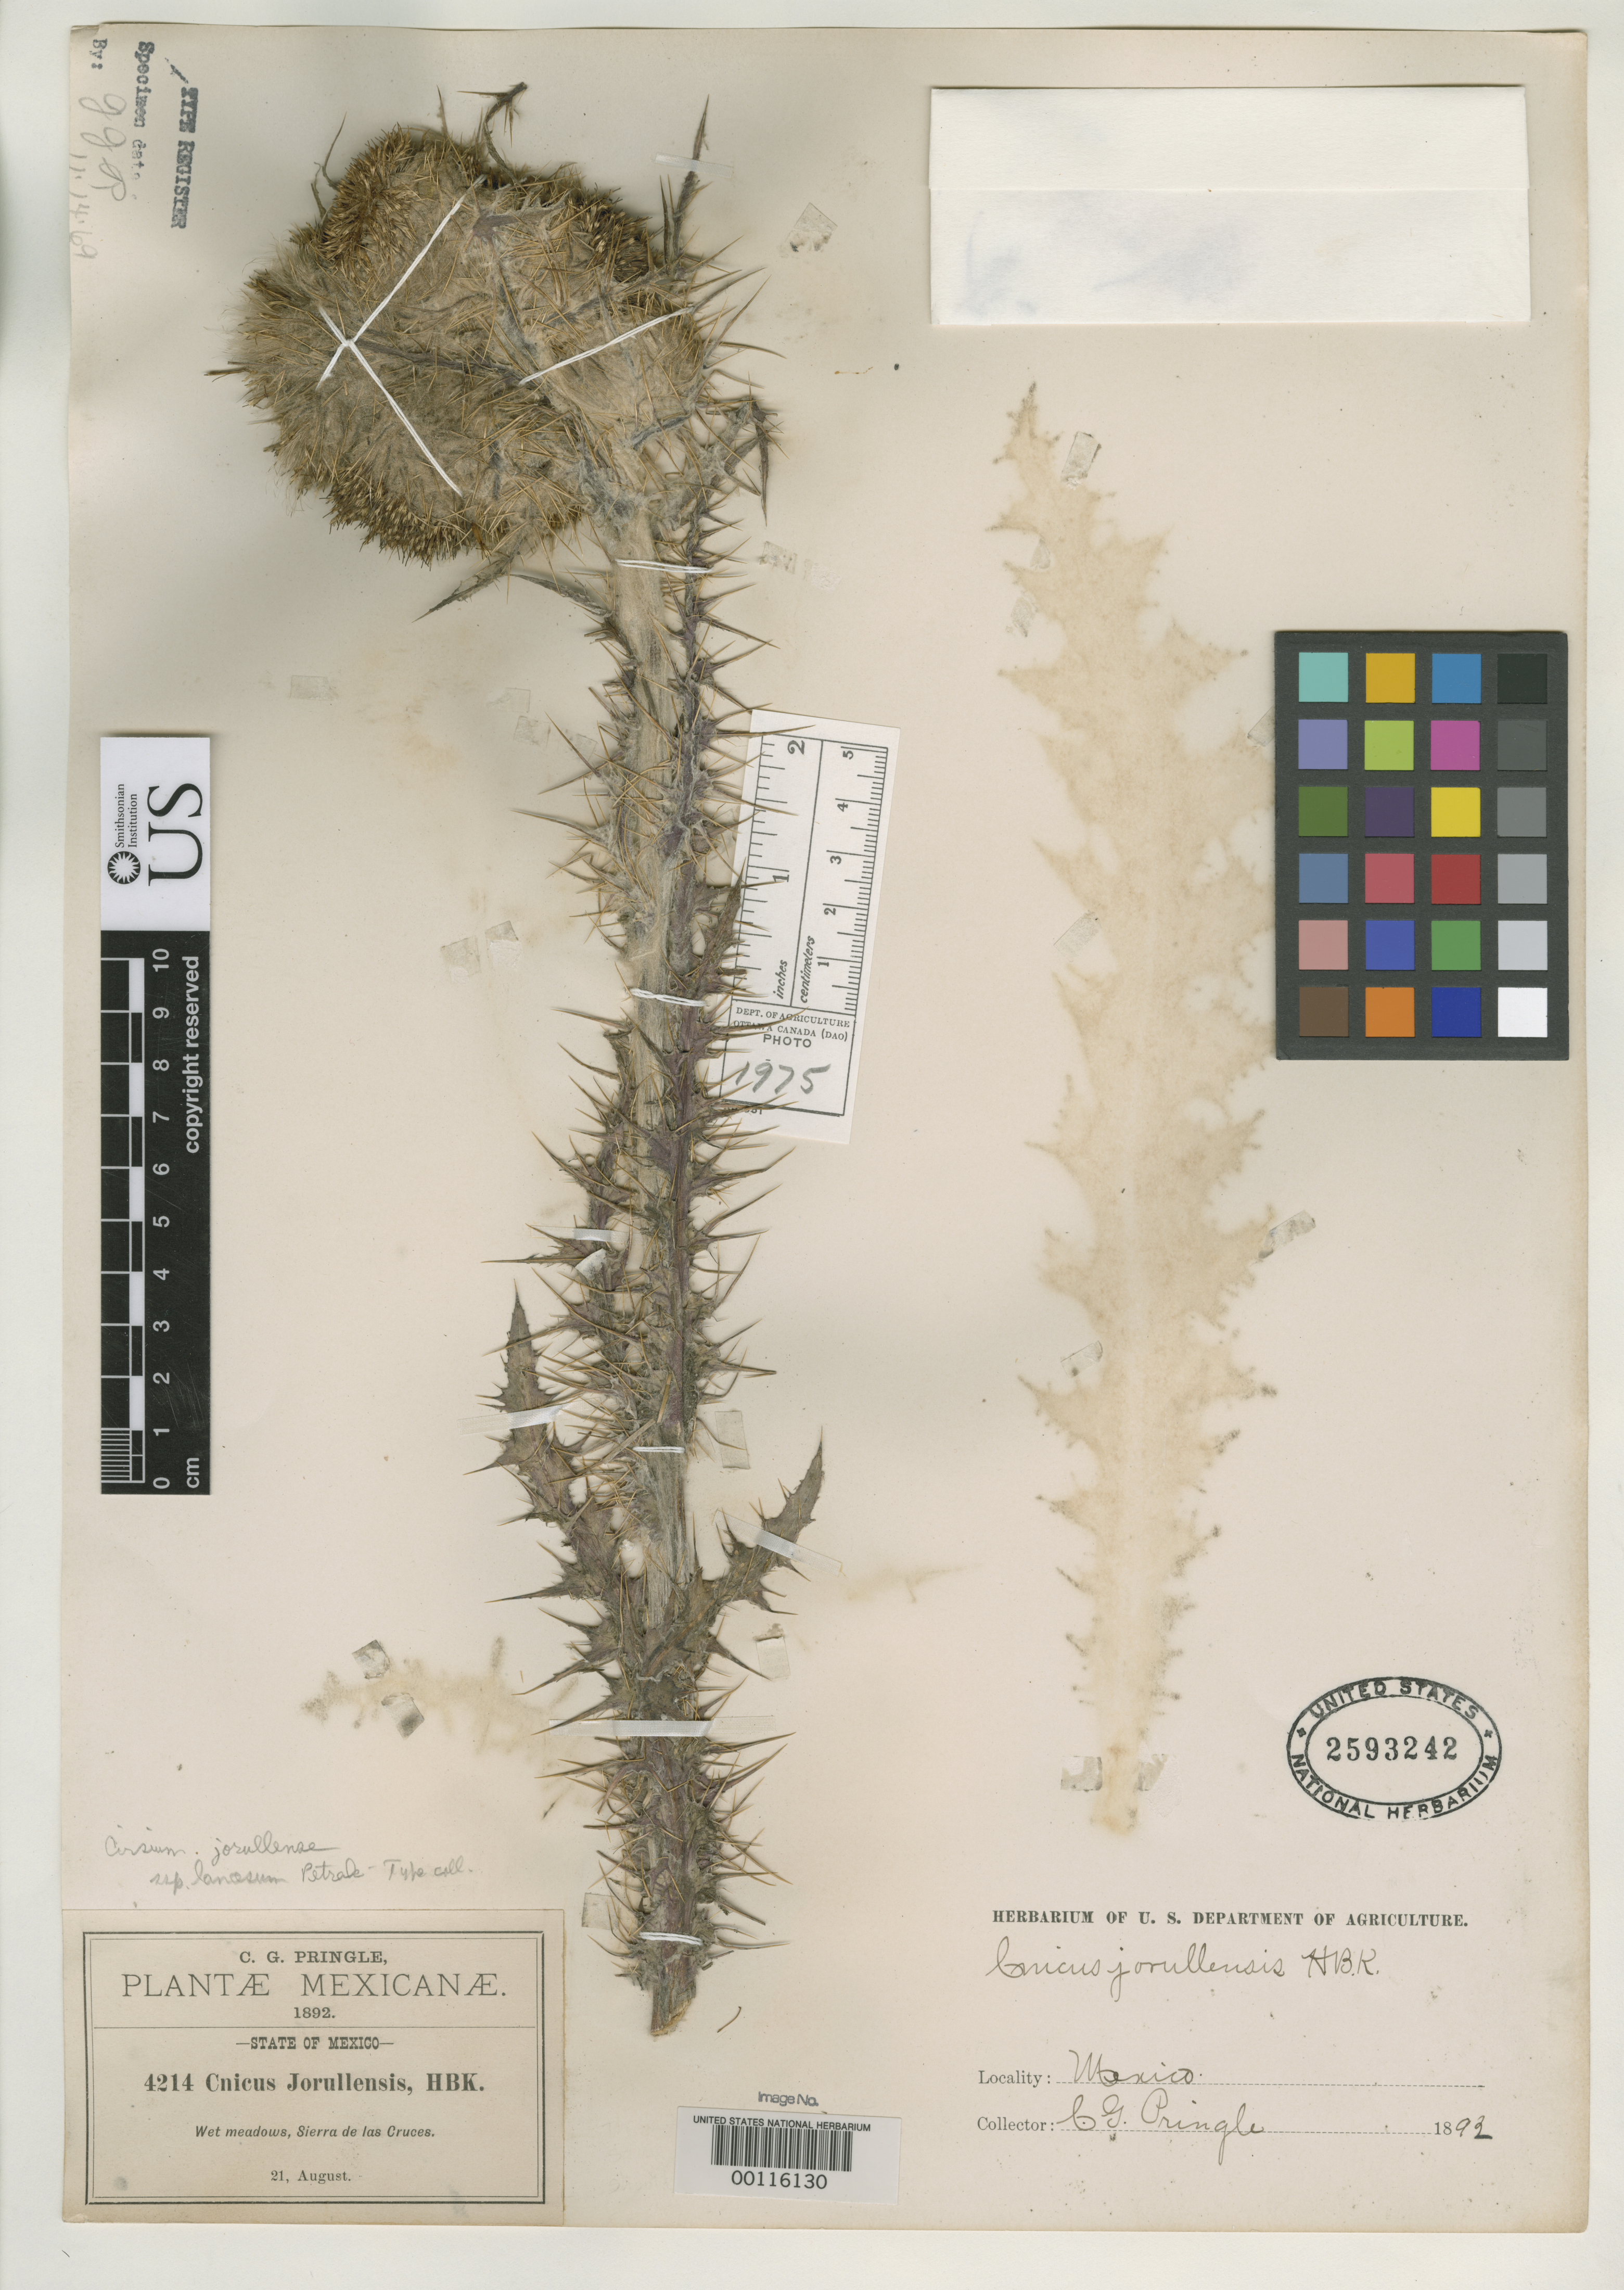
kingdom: Plantae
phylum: Tracheophyta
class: Magnoliopsida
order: Asterales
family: Asteraceae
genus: Cirsium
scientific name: Cirsium jorullense subsp. lanosum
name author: Petr.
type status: Type Collection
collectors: C. G. Pringle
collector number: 4214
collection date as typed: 21 Aug 1892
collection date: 1892-08-21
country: Mexico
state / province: México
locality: Sierra de Las Cruces.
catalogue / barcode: US 2593242